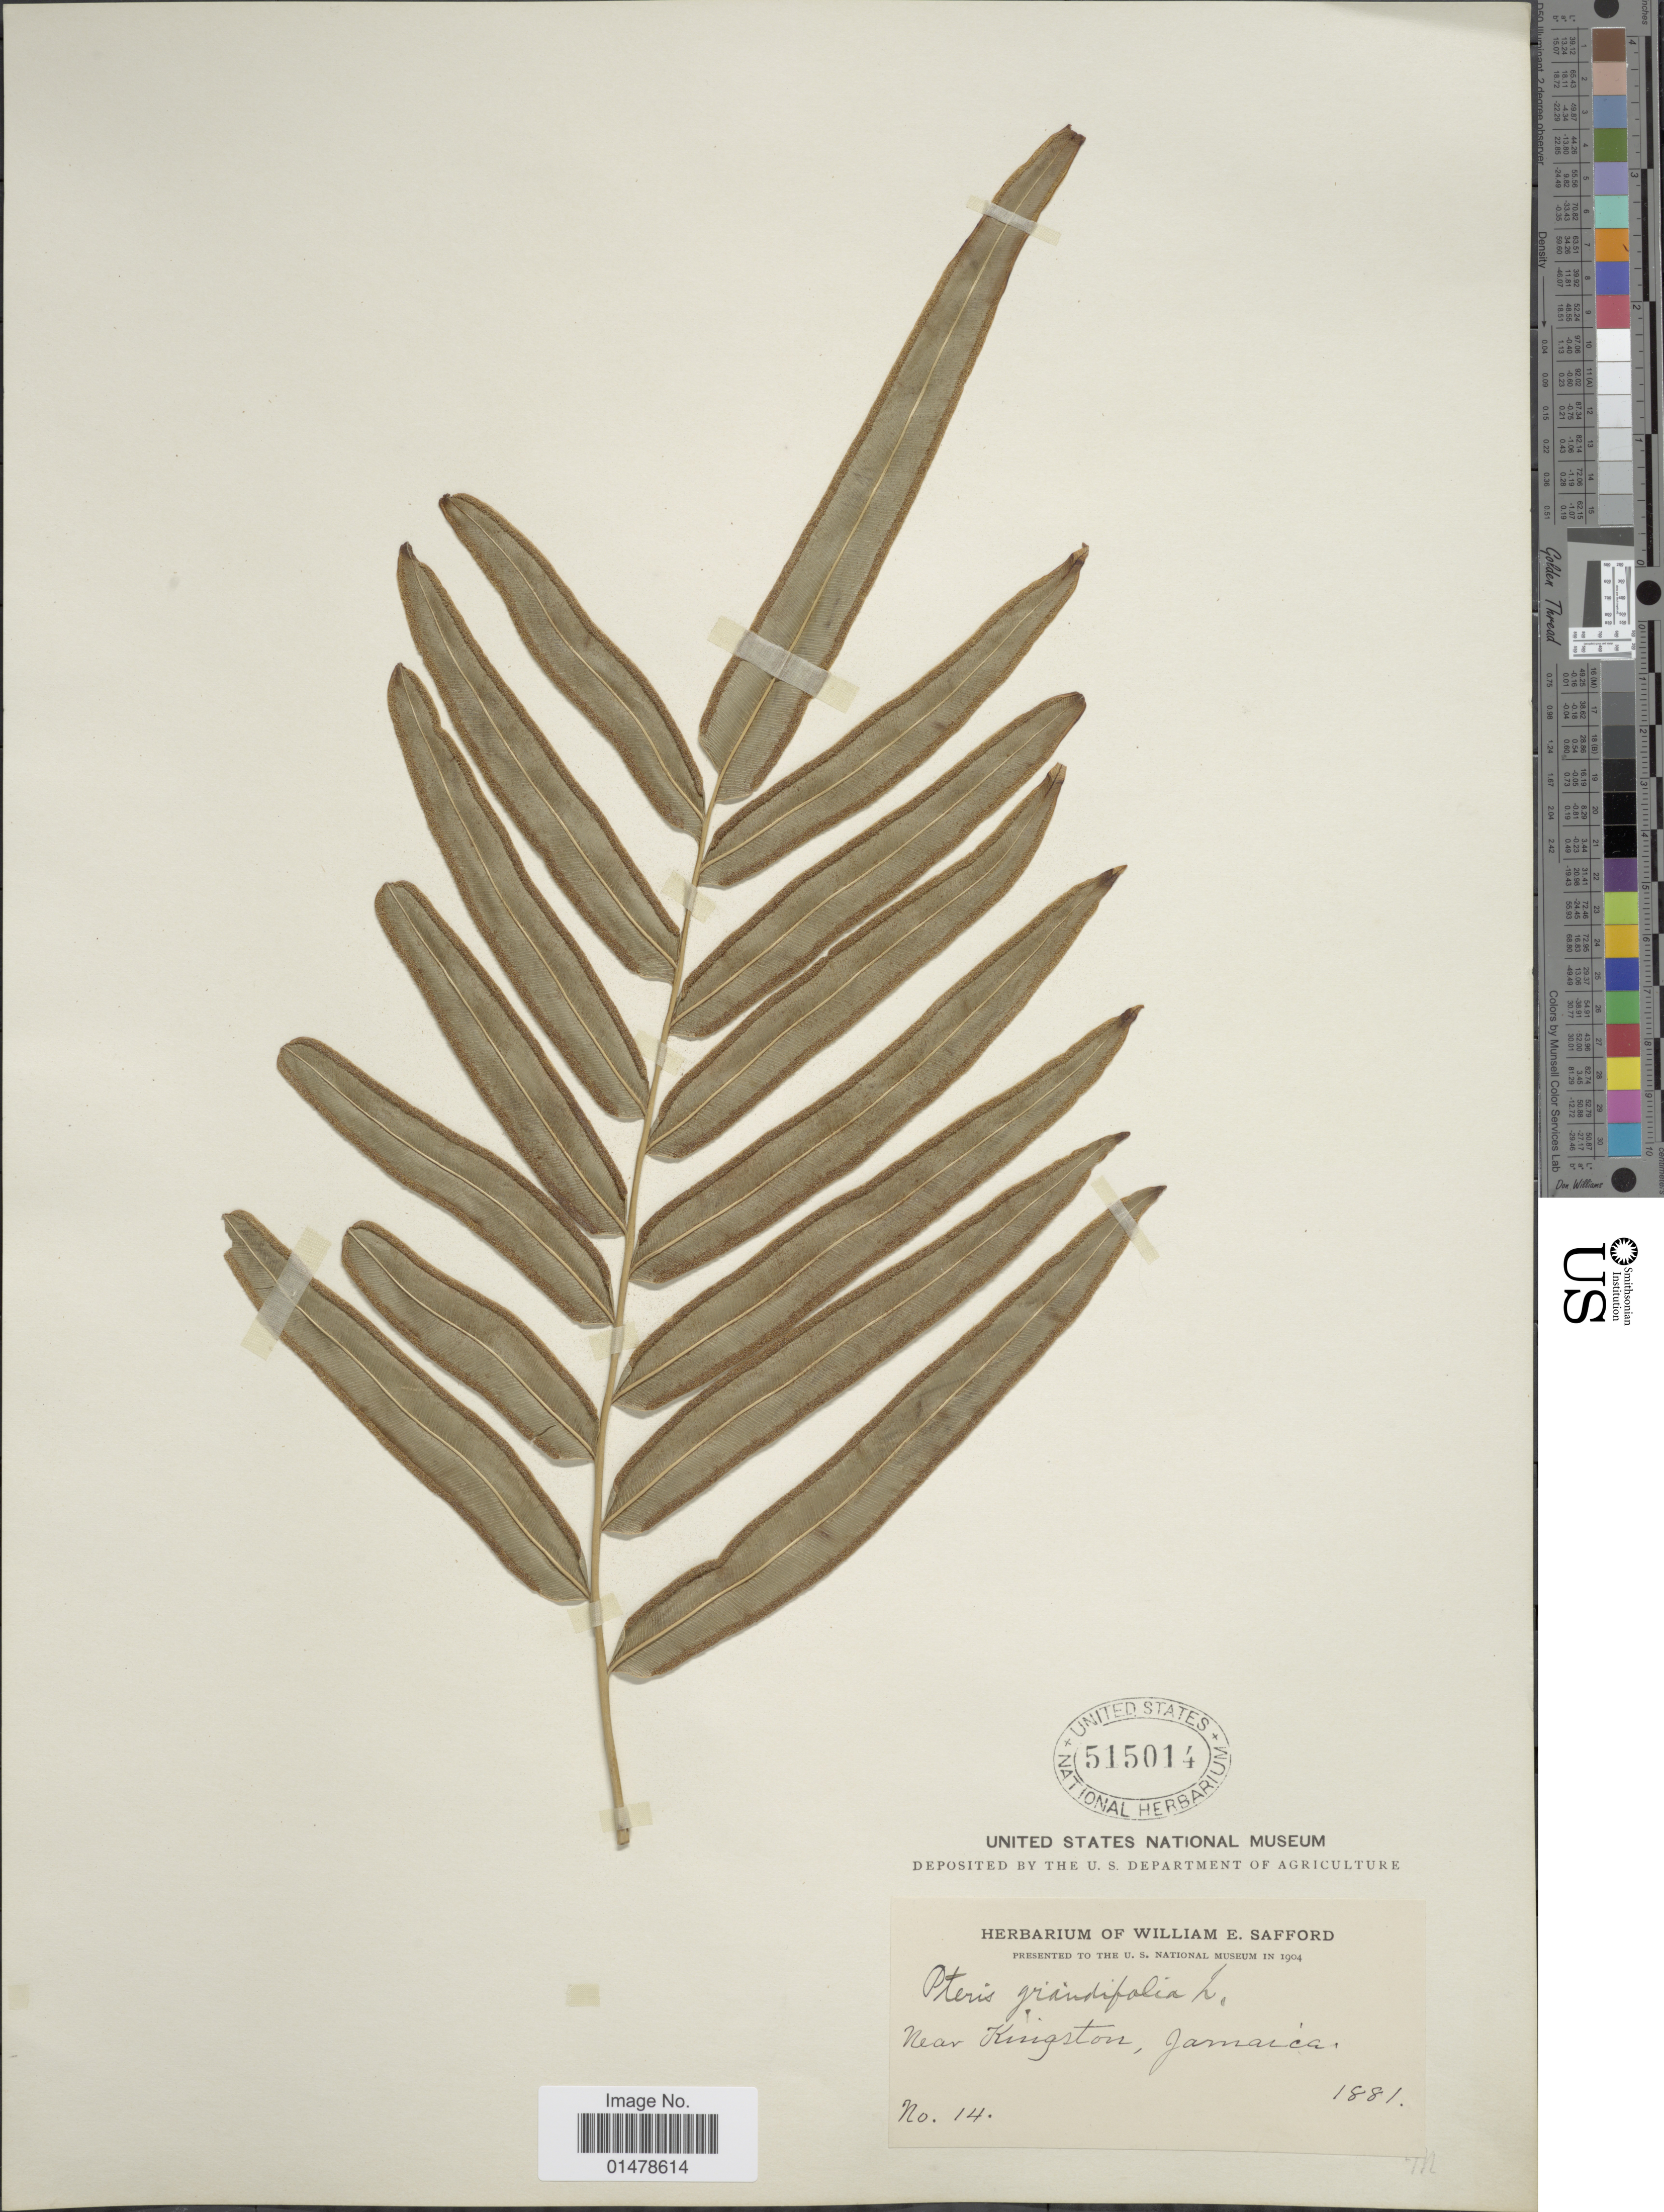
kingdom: Plantae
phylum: Tracheophyta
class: Polypodiopsida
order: Polypodiales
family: Pteridaceae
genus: Pteris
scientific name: Pteris grandifolia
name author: L.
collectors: ex herb. W. E. Safford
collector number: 14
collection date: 1881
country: Jamaica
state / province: Kingston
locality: Near Kingston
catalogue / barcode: US 515014